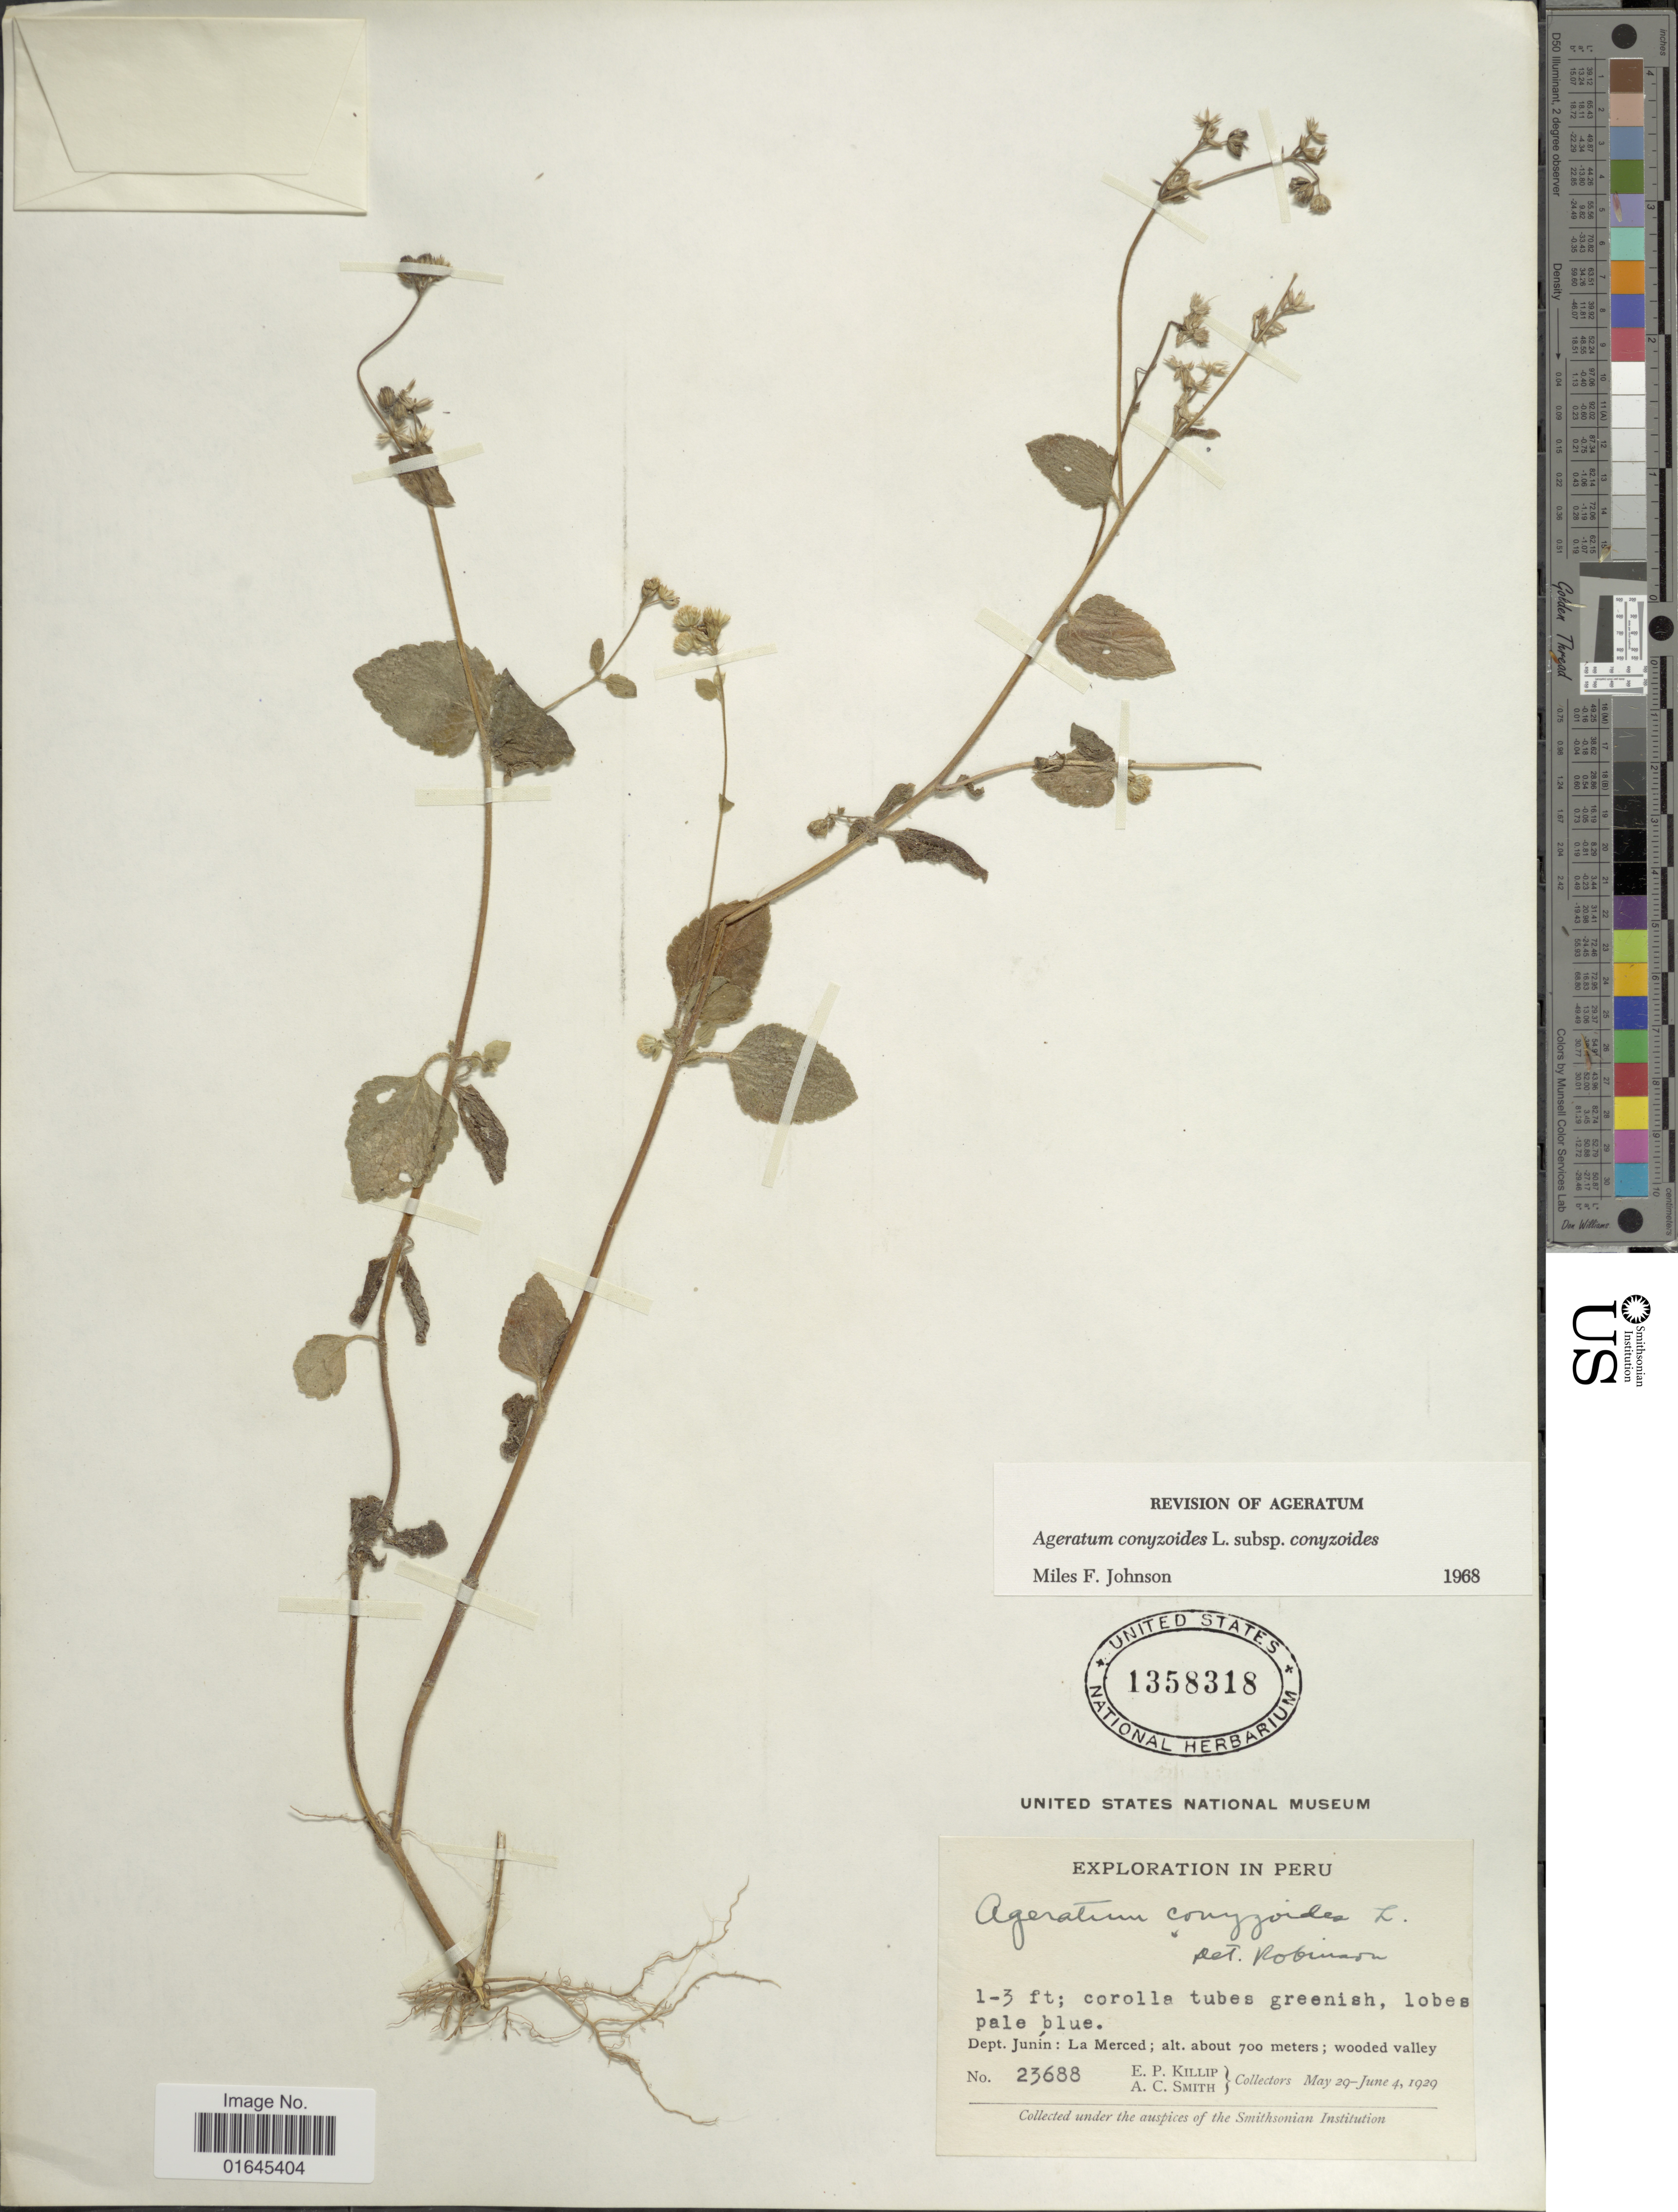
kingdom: Plantae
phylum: Tracheophyta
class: Magnoliopsida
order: Asterales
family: Asteraceae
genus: Ageratum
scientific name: Ageratum conyzoides subsp. conyzoides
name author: L.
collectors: E. P. Killip & A. C. Smith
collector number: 23688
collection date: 1929-05-29/1929-06-04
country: Peru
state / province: Junín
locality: La Merced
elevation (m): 700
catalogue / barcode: US 1358318